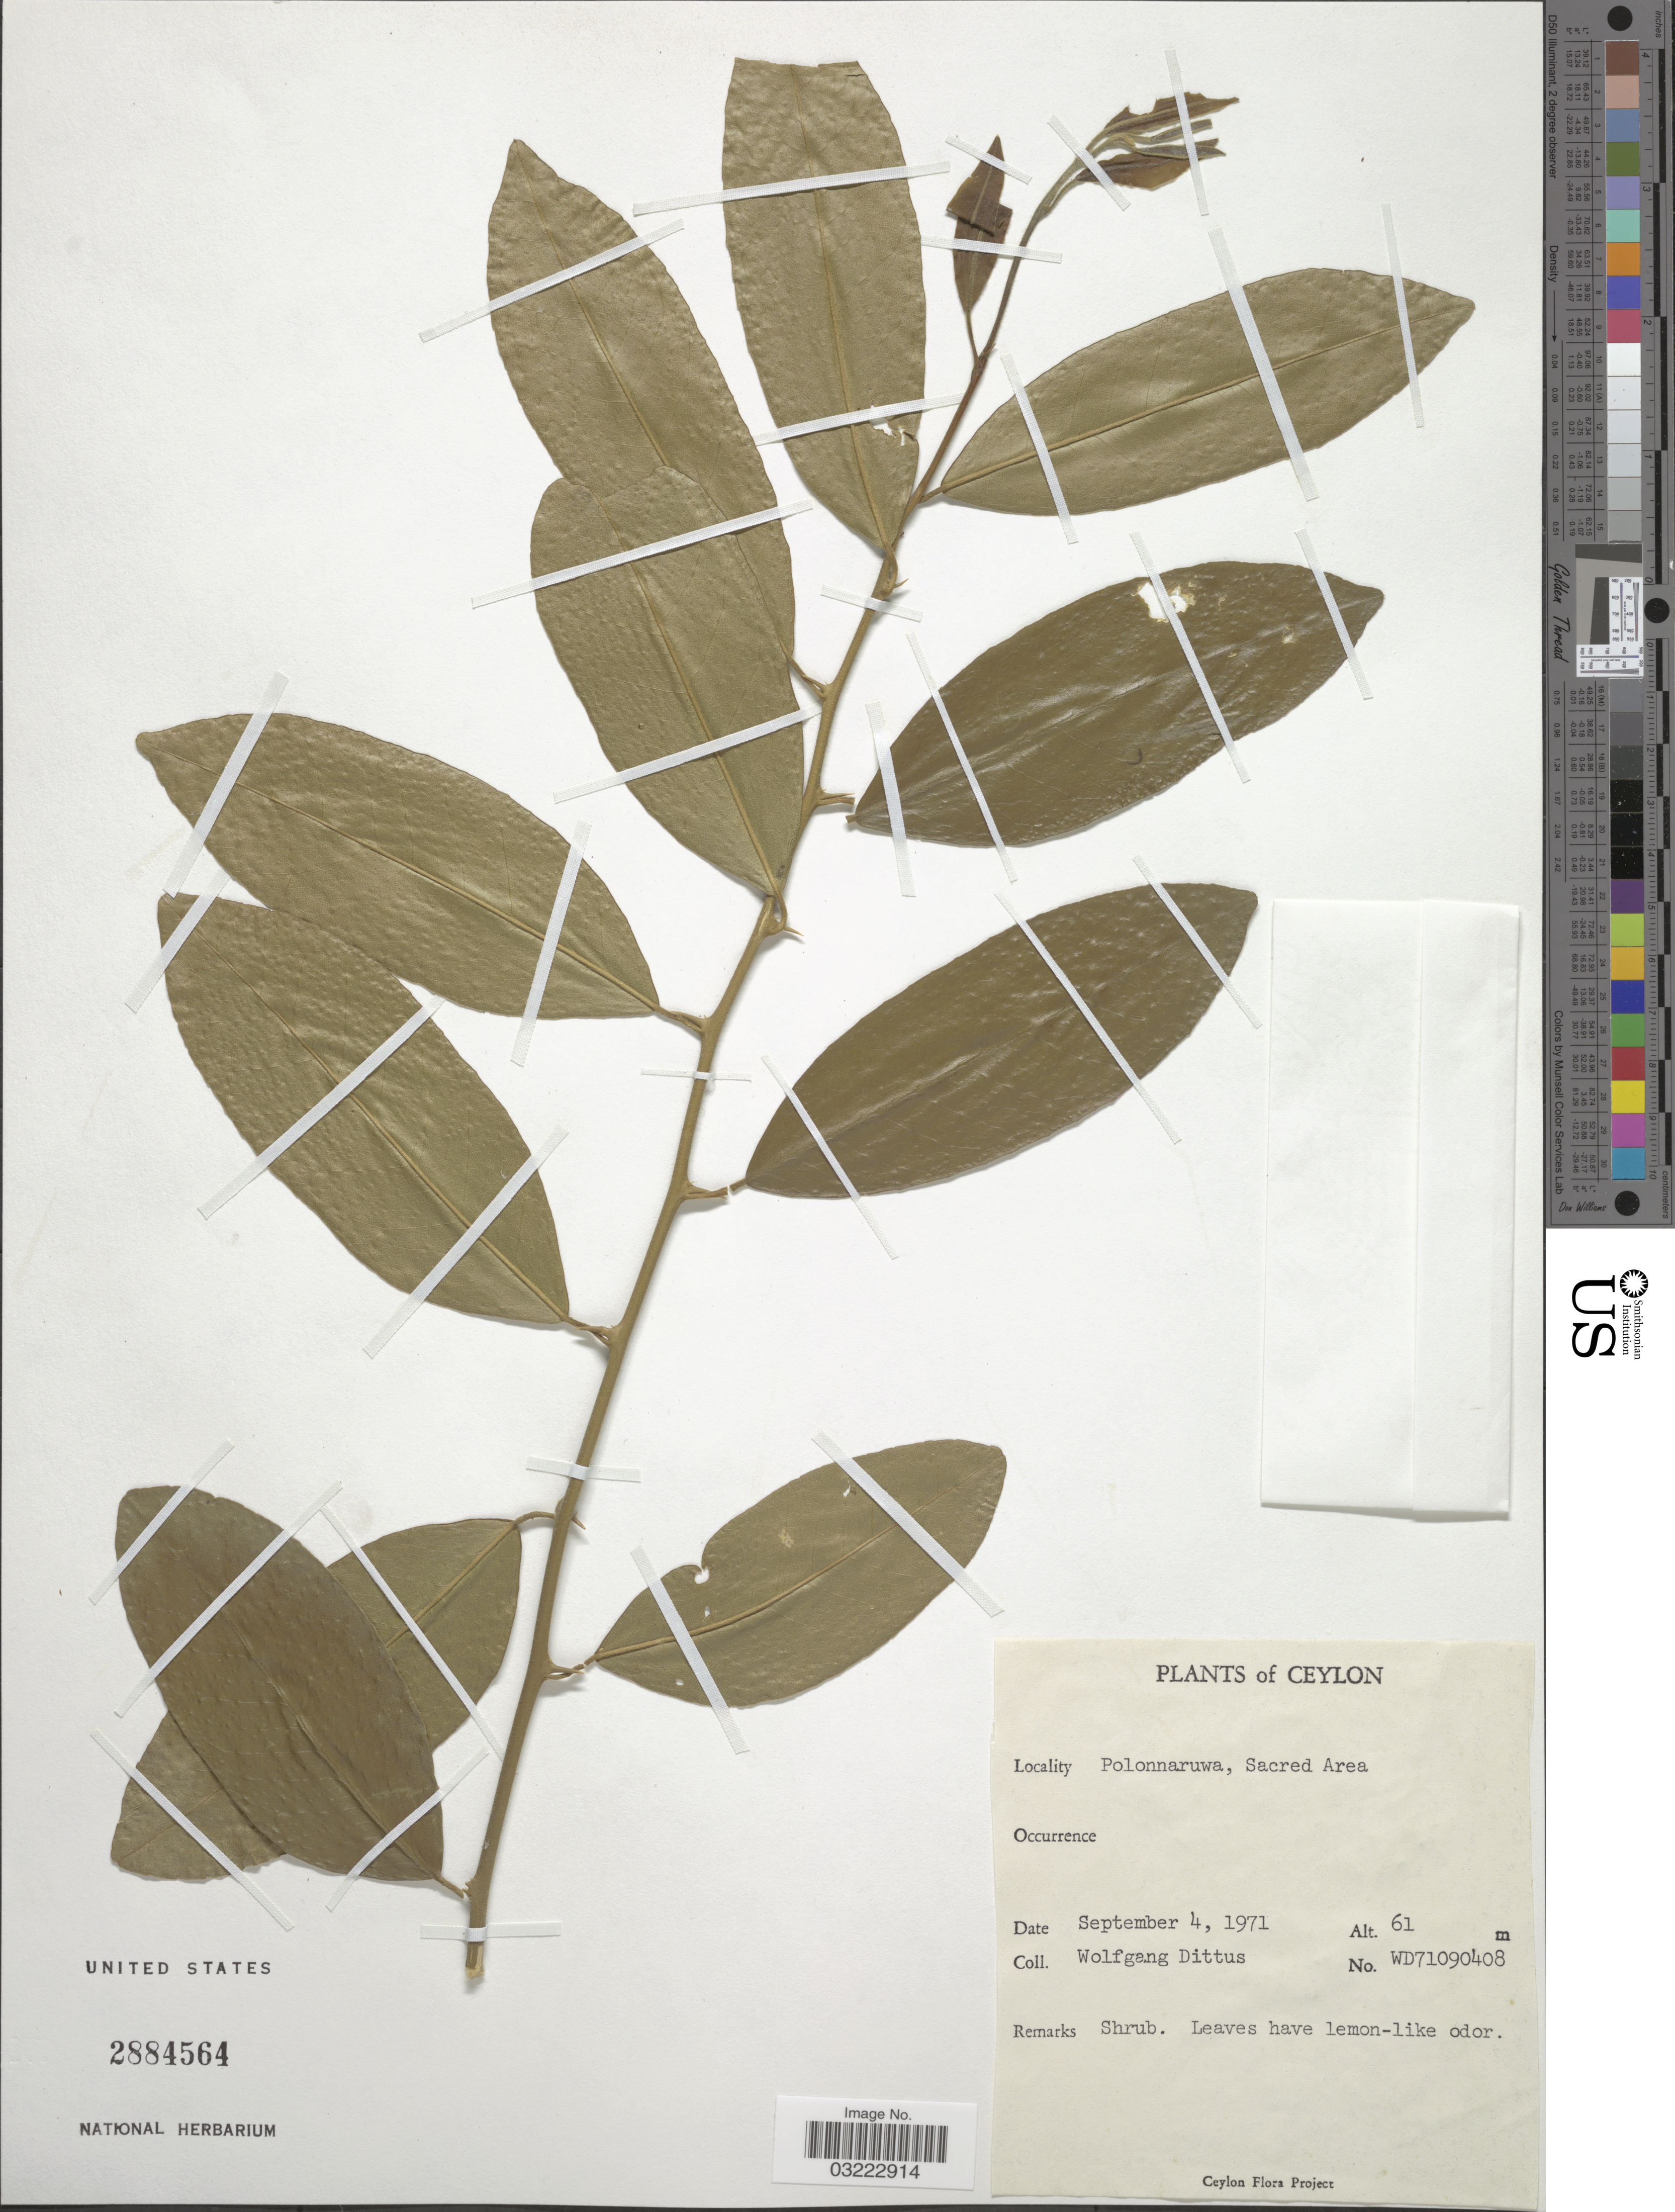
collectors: W. Dittus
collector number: WD71090408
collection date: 1971-09-04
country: Sri Lanka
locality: Ceylon. Polonnaruwa, Sacred Area.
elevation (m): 61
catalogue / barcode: US 2884564